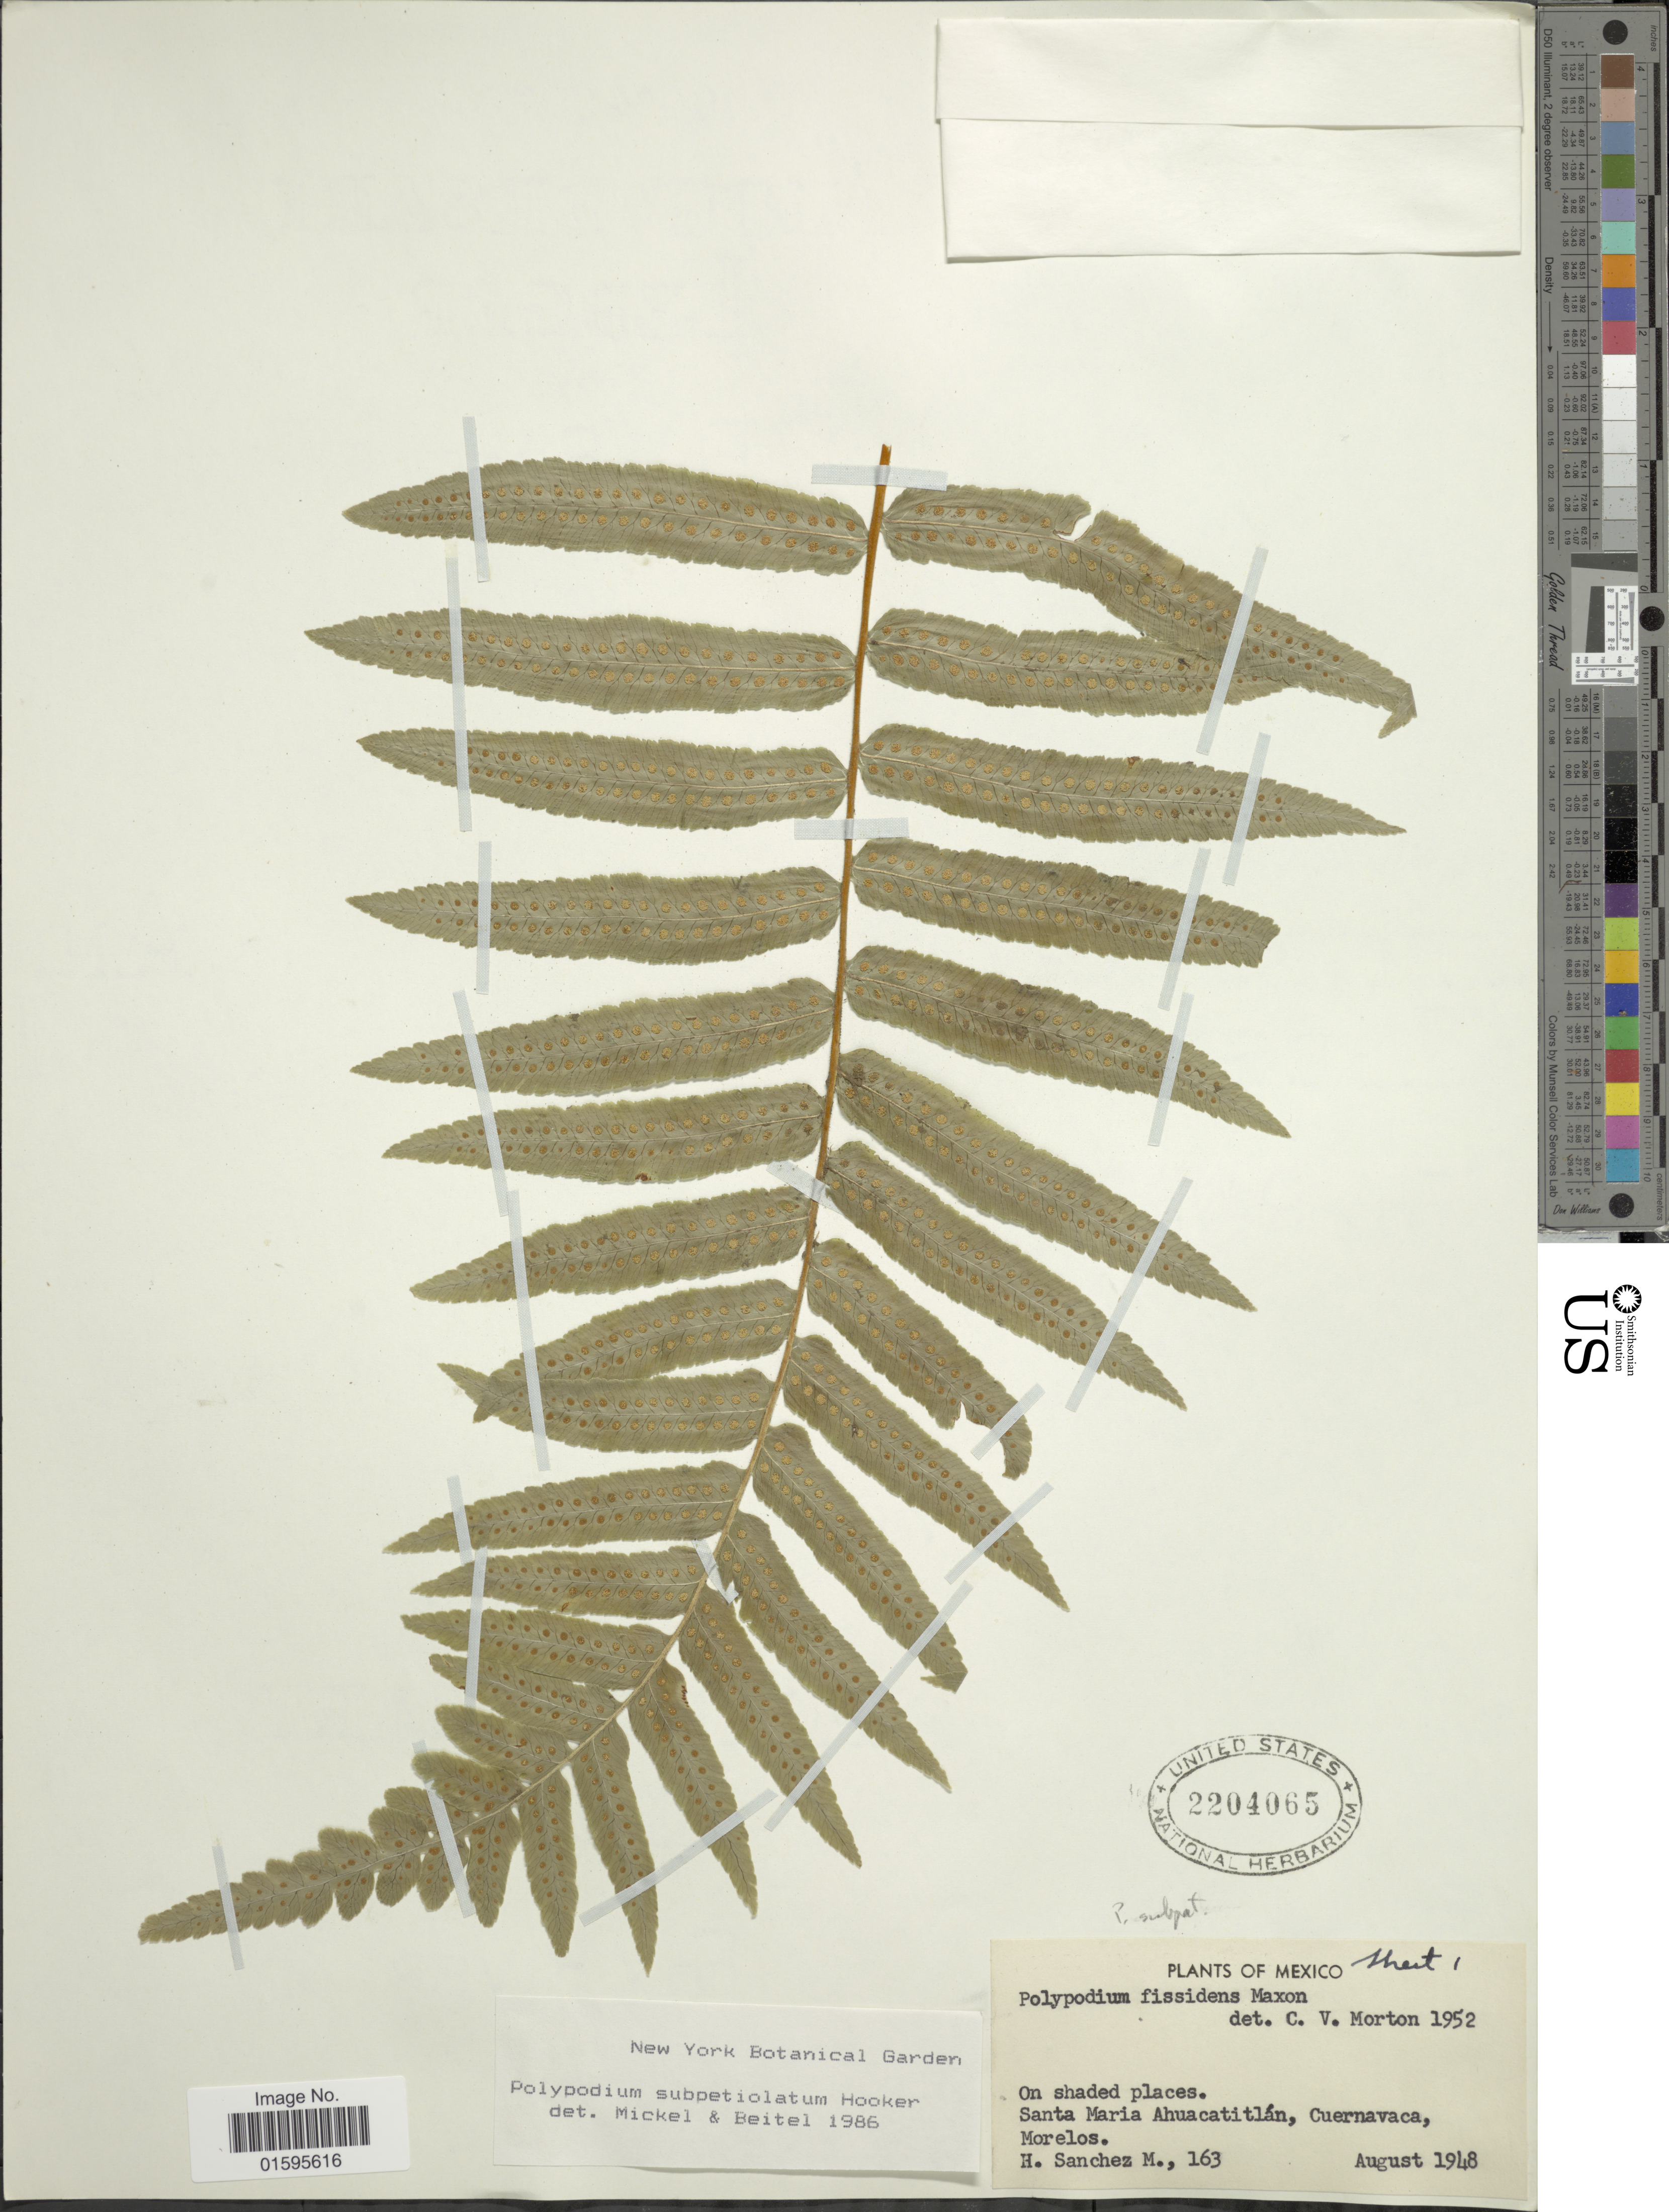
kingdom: Plantae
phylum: Tracheophyta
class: Polypodiopsida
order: Polypodiales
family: Polypodiaceae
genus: Polypodium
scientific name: Polypodium subpetiolatum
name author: Hook.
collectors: H. Sánchez-Mejorada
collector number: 163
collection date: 1948-08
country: Mexico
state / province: Morelos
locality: Santa Maria Ahuacatitlan, Cuernavaca, Morelos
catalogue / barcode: US 2204065